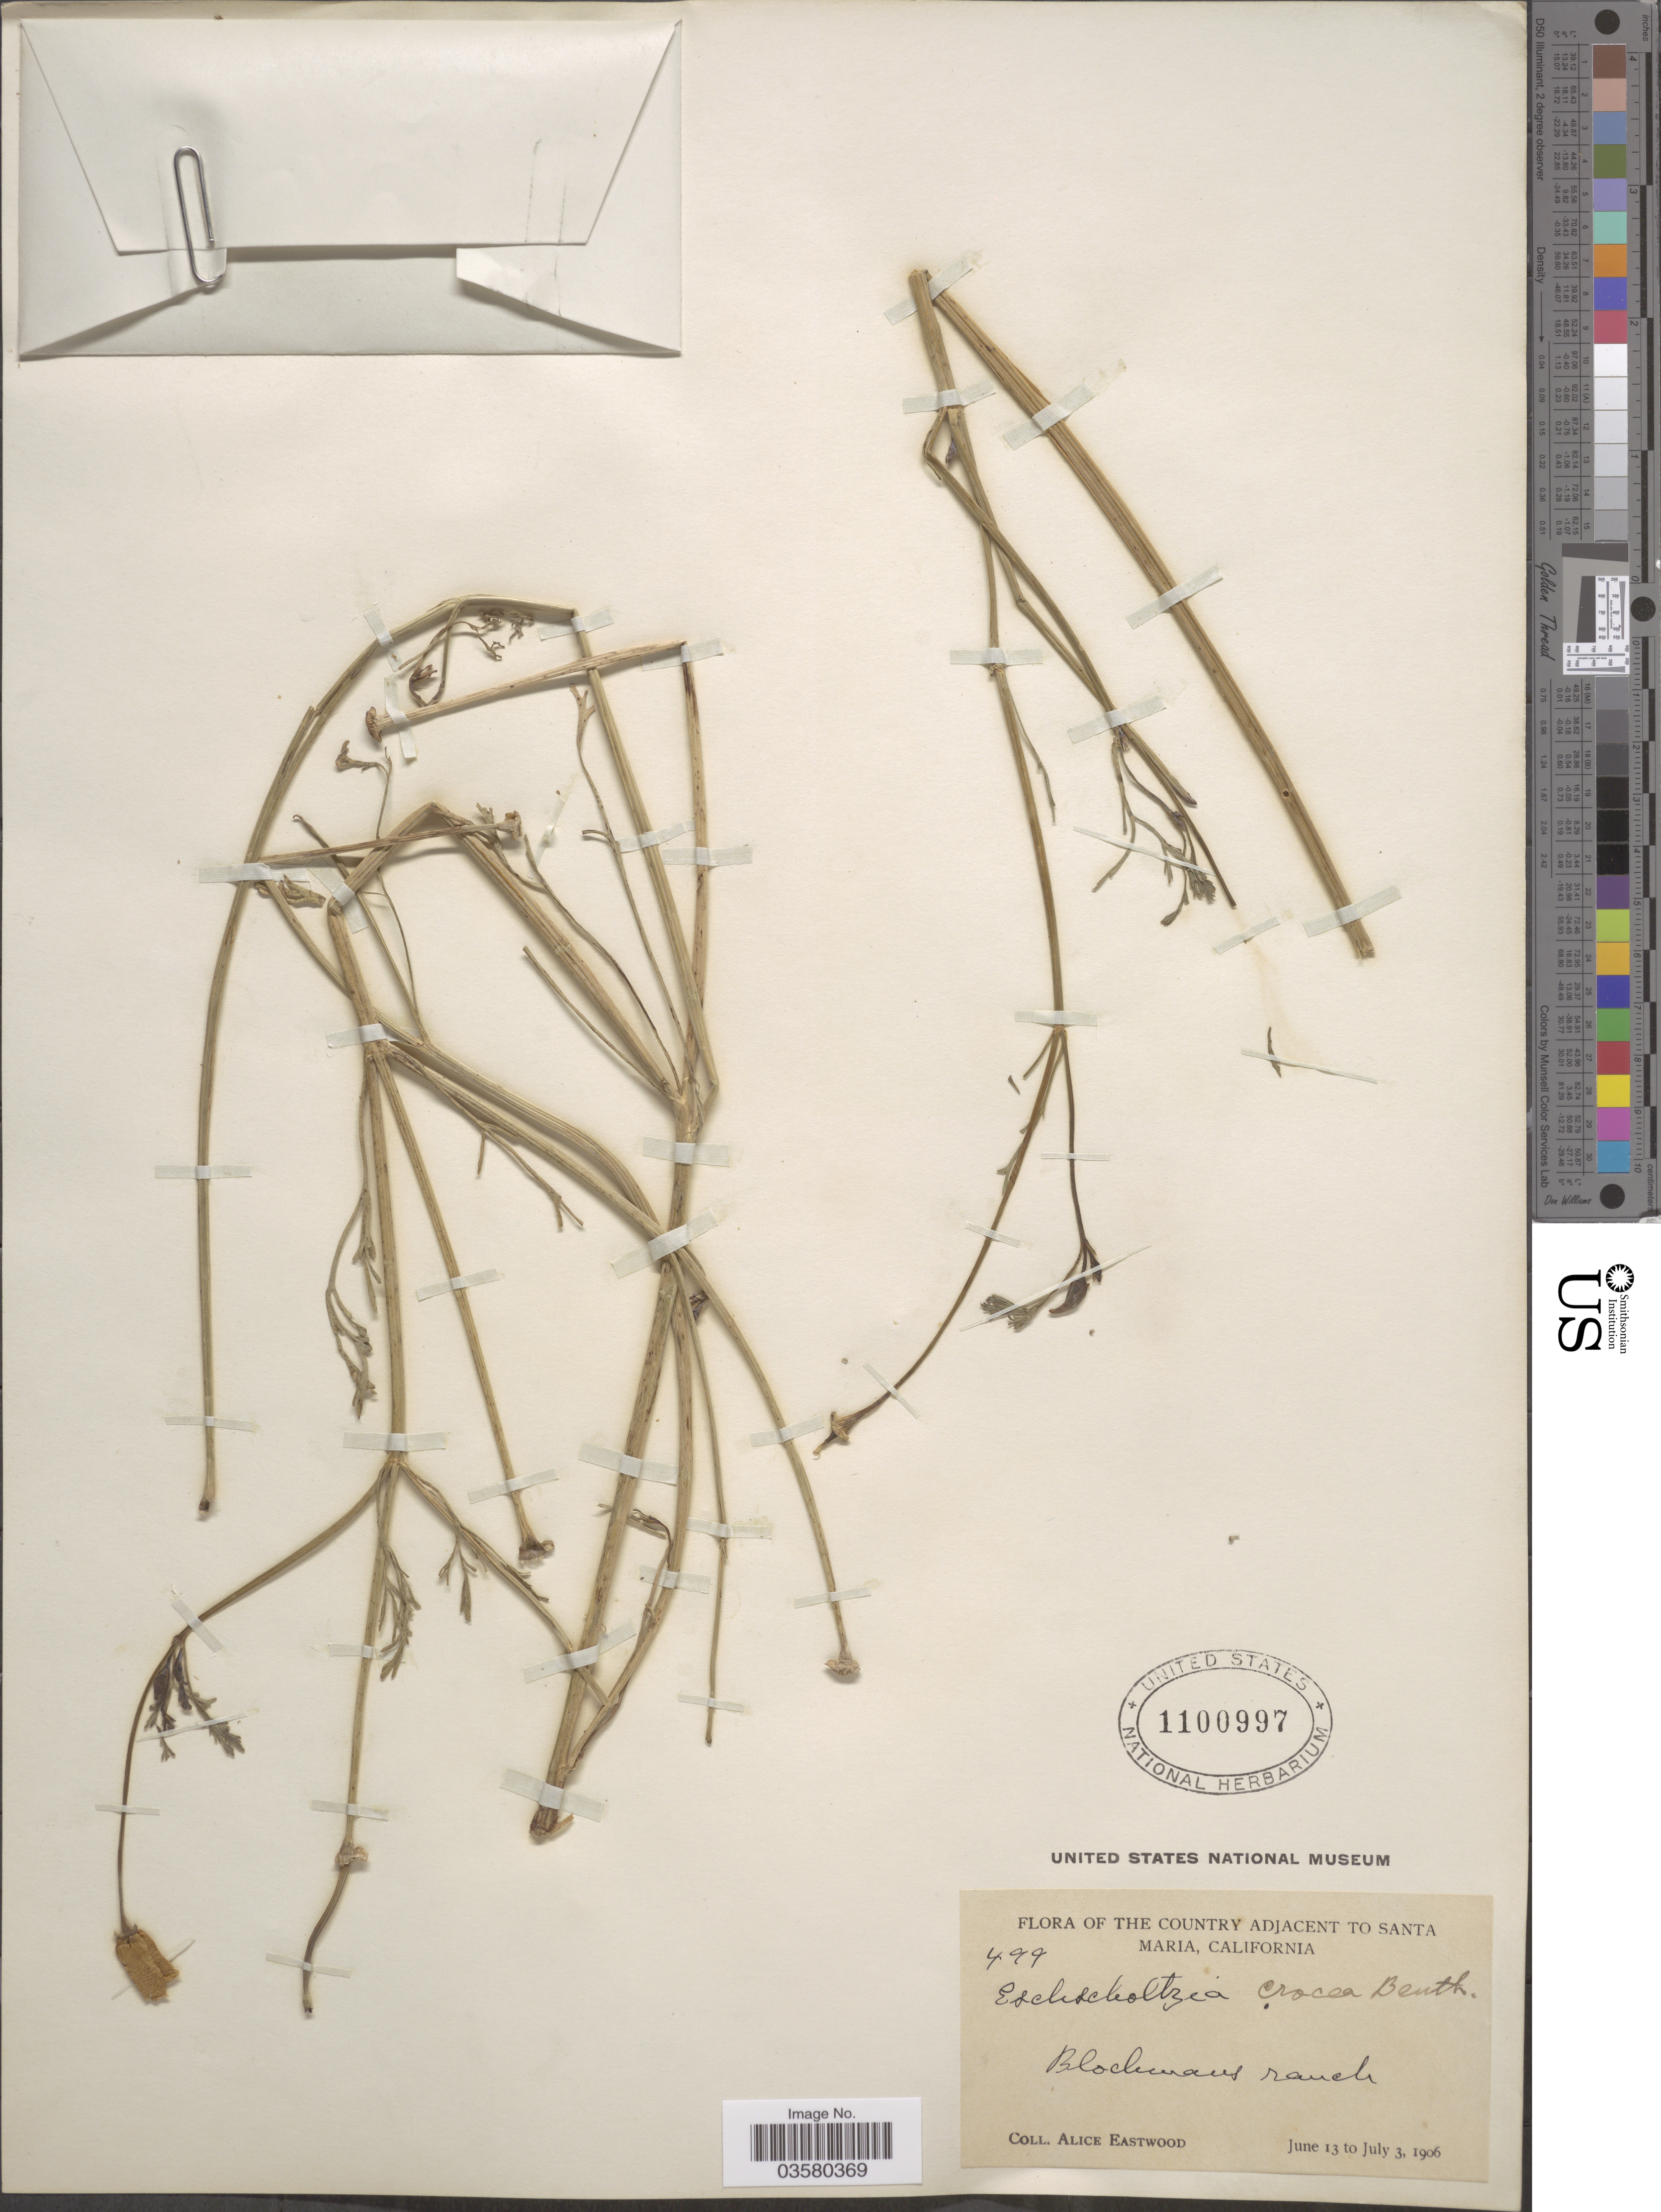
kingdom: Plantae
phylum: Tracheophyta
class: Magnoliopsida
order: Ranunculales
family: Papaveraceae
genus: Eschscholzia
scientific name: Eschscholzia californica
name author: Cham.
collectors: A. Eastwood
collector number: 499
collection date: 1906-06-13/1906-07-03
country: United States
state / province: California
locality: The Country adjacent to Santa Maria. Blockmans ranch.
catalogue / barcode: US 1100997